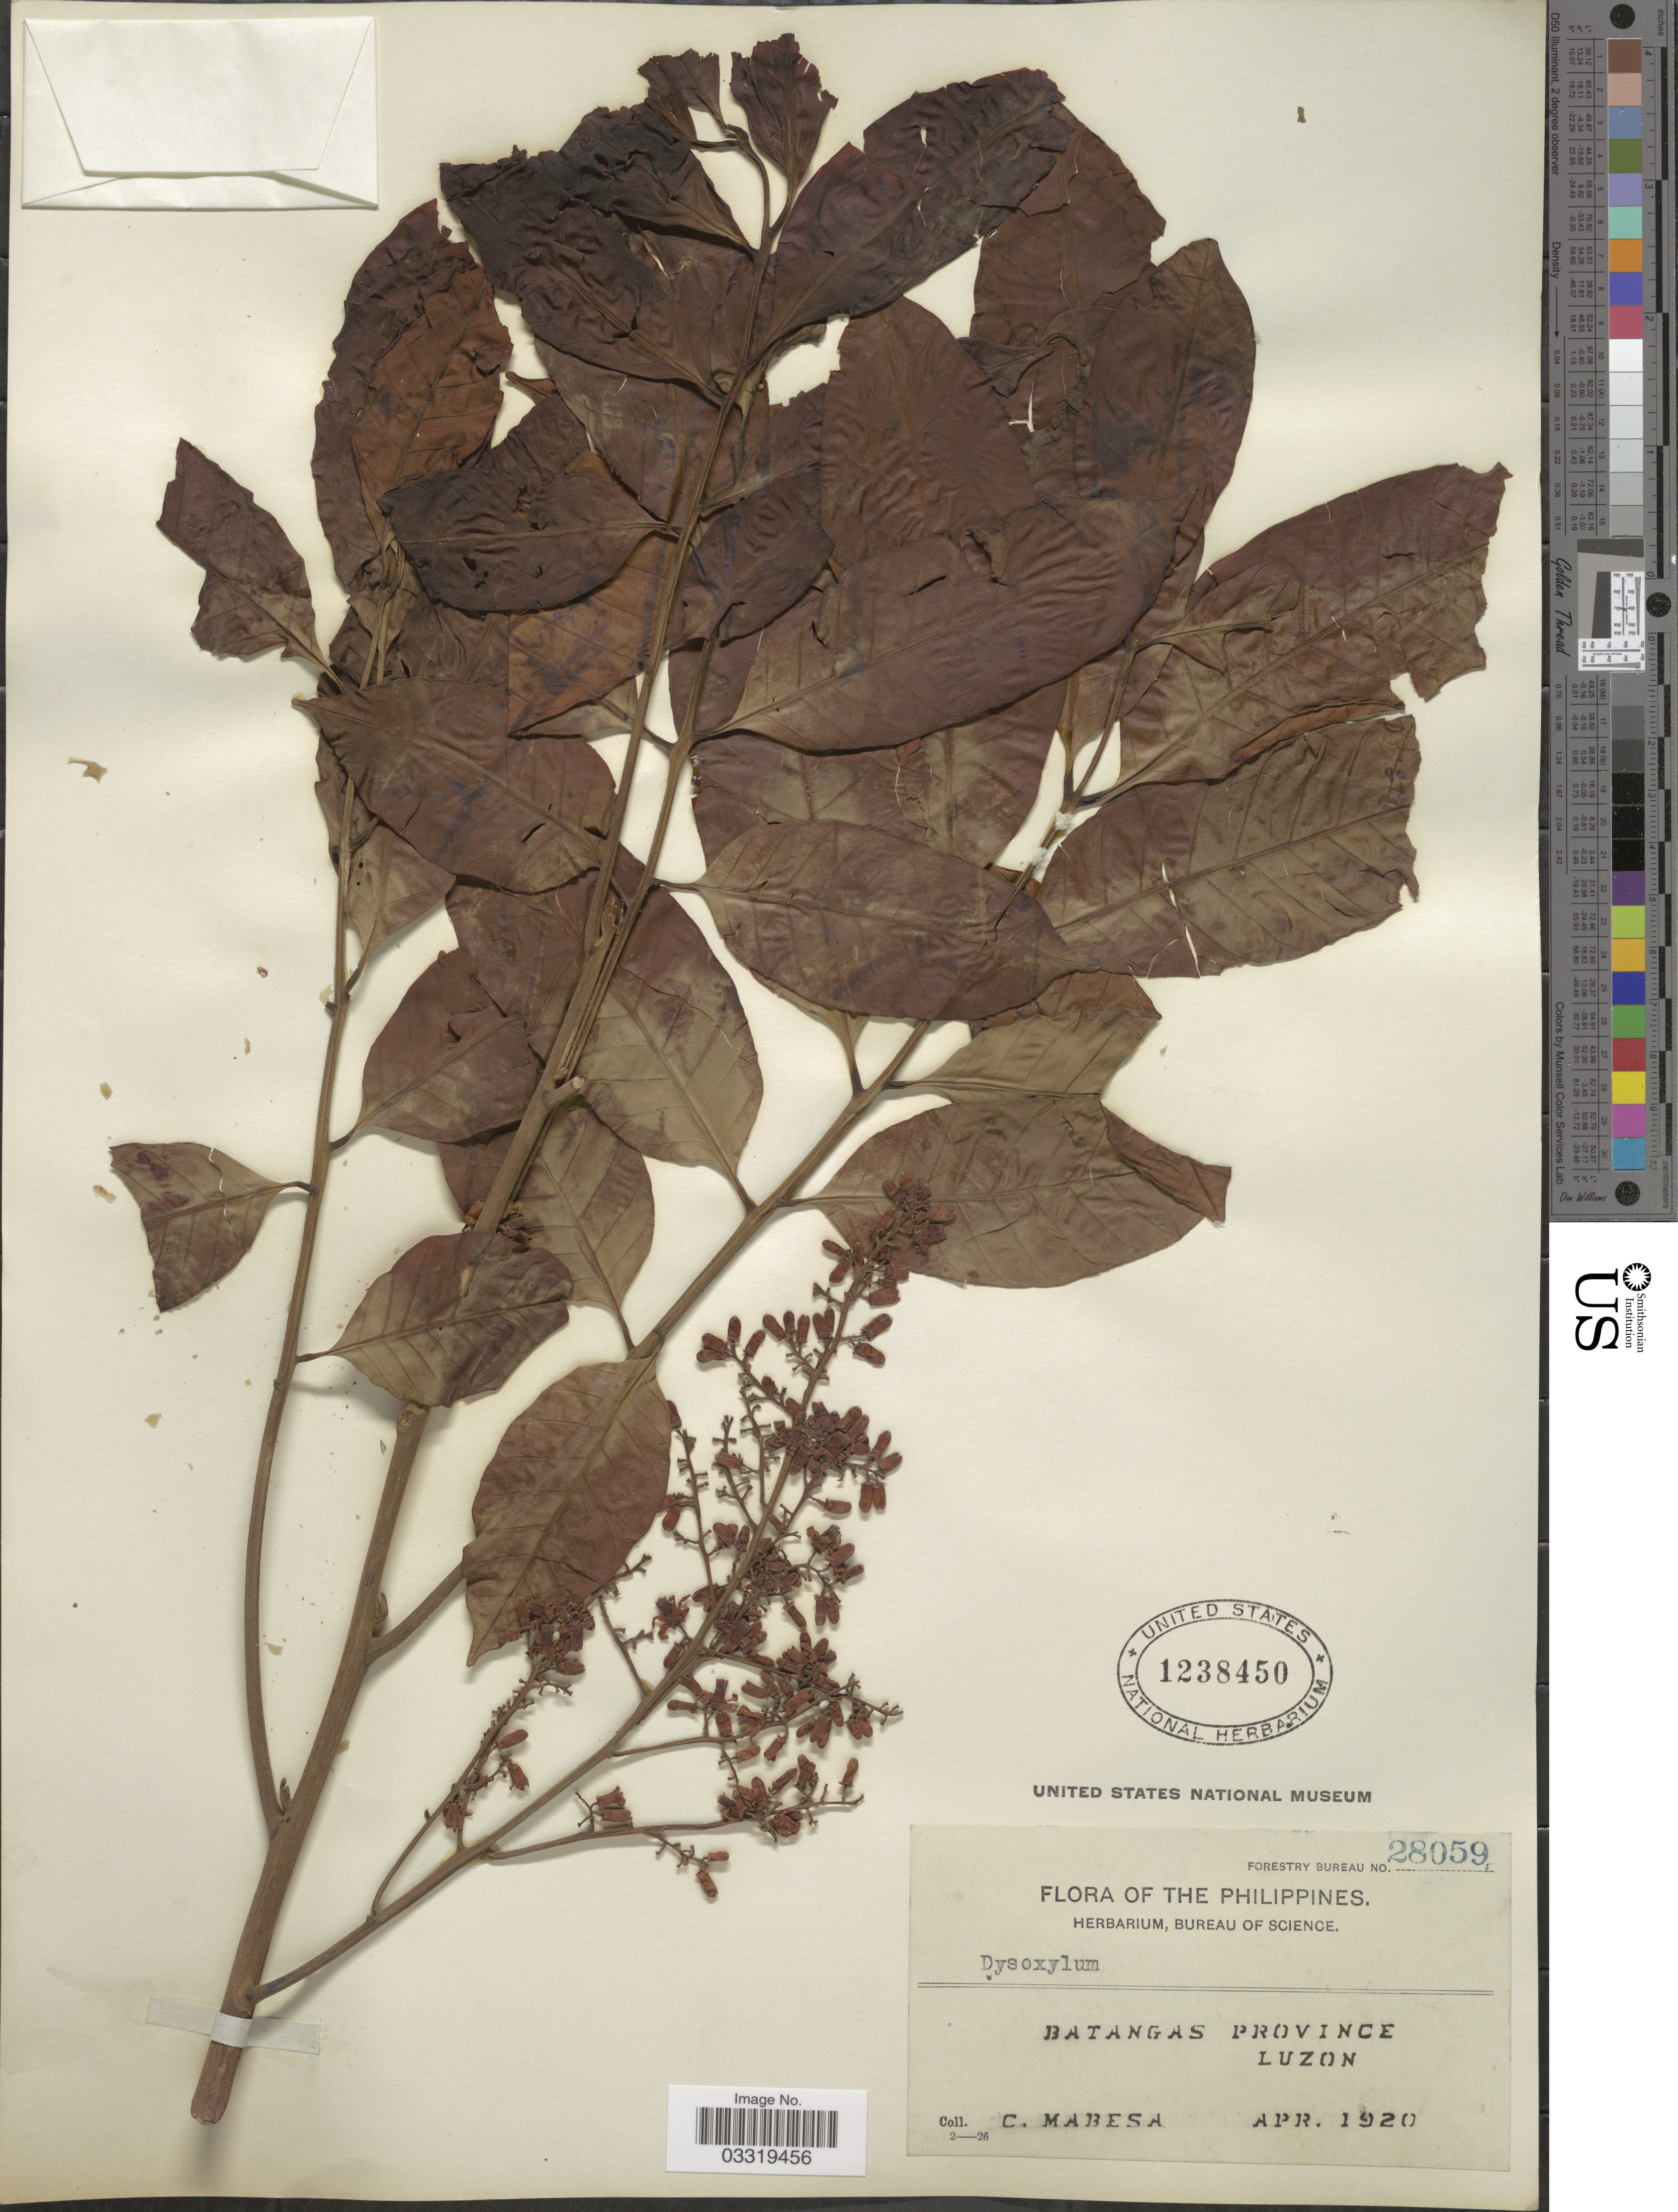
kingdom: Plantae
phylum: Tracheophyta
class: Magnoliopsida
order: Sapindales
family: Meliaceae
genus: Dysoxylum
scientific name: Dysoxylum sp.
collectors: C. Mabesa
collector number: Forestry Bureau 28059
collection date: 1920-04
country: Philippines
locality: Batangas Province, Luzon.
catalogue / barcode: US 1238450